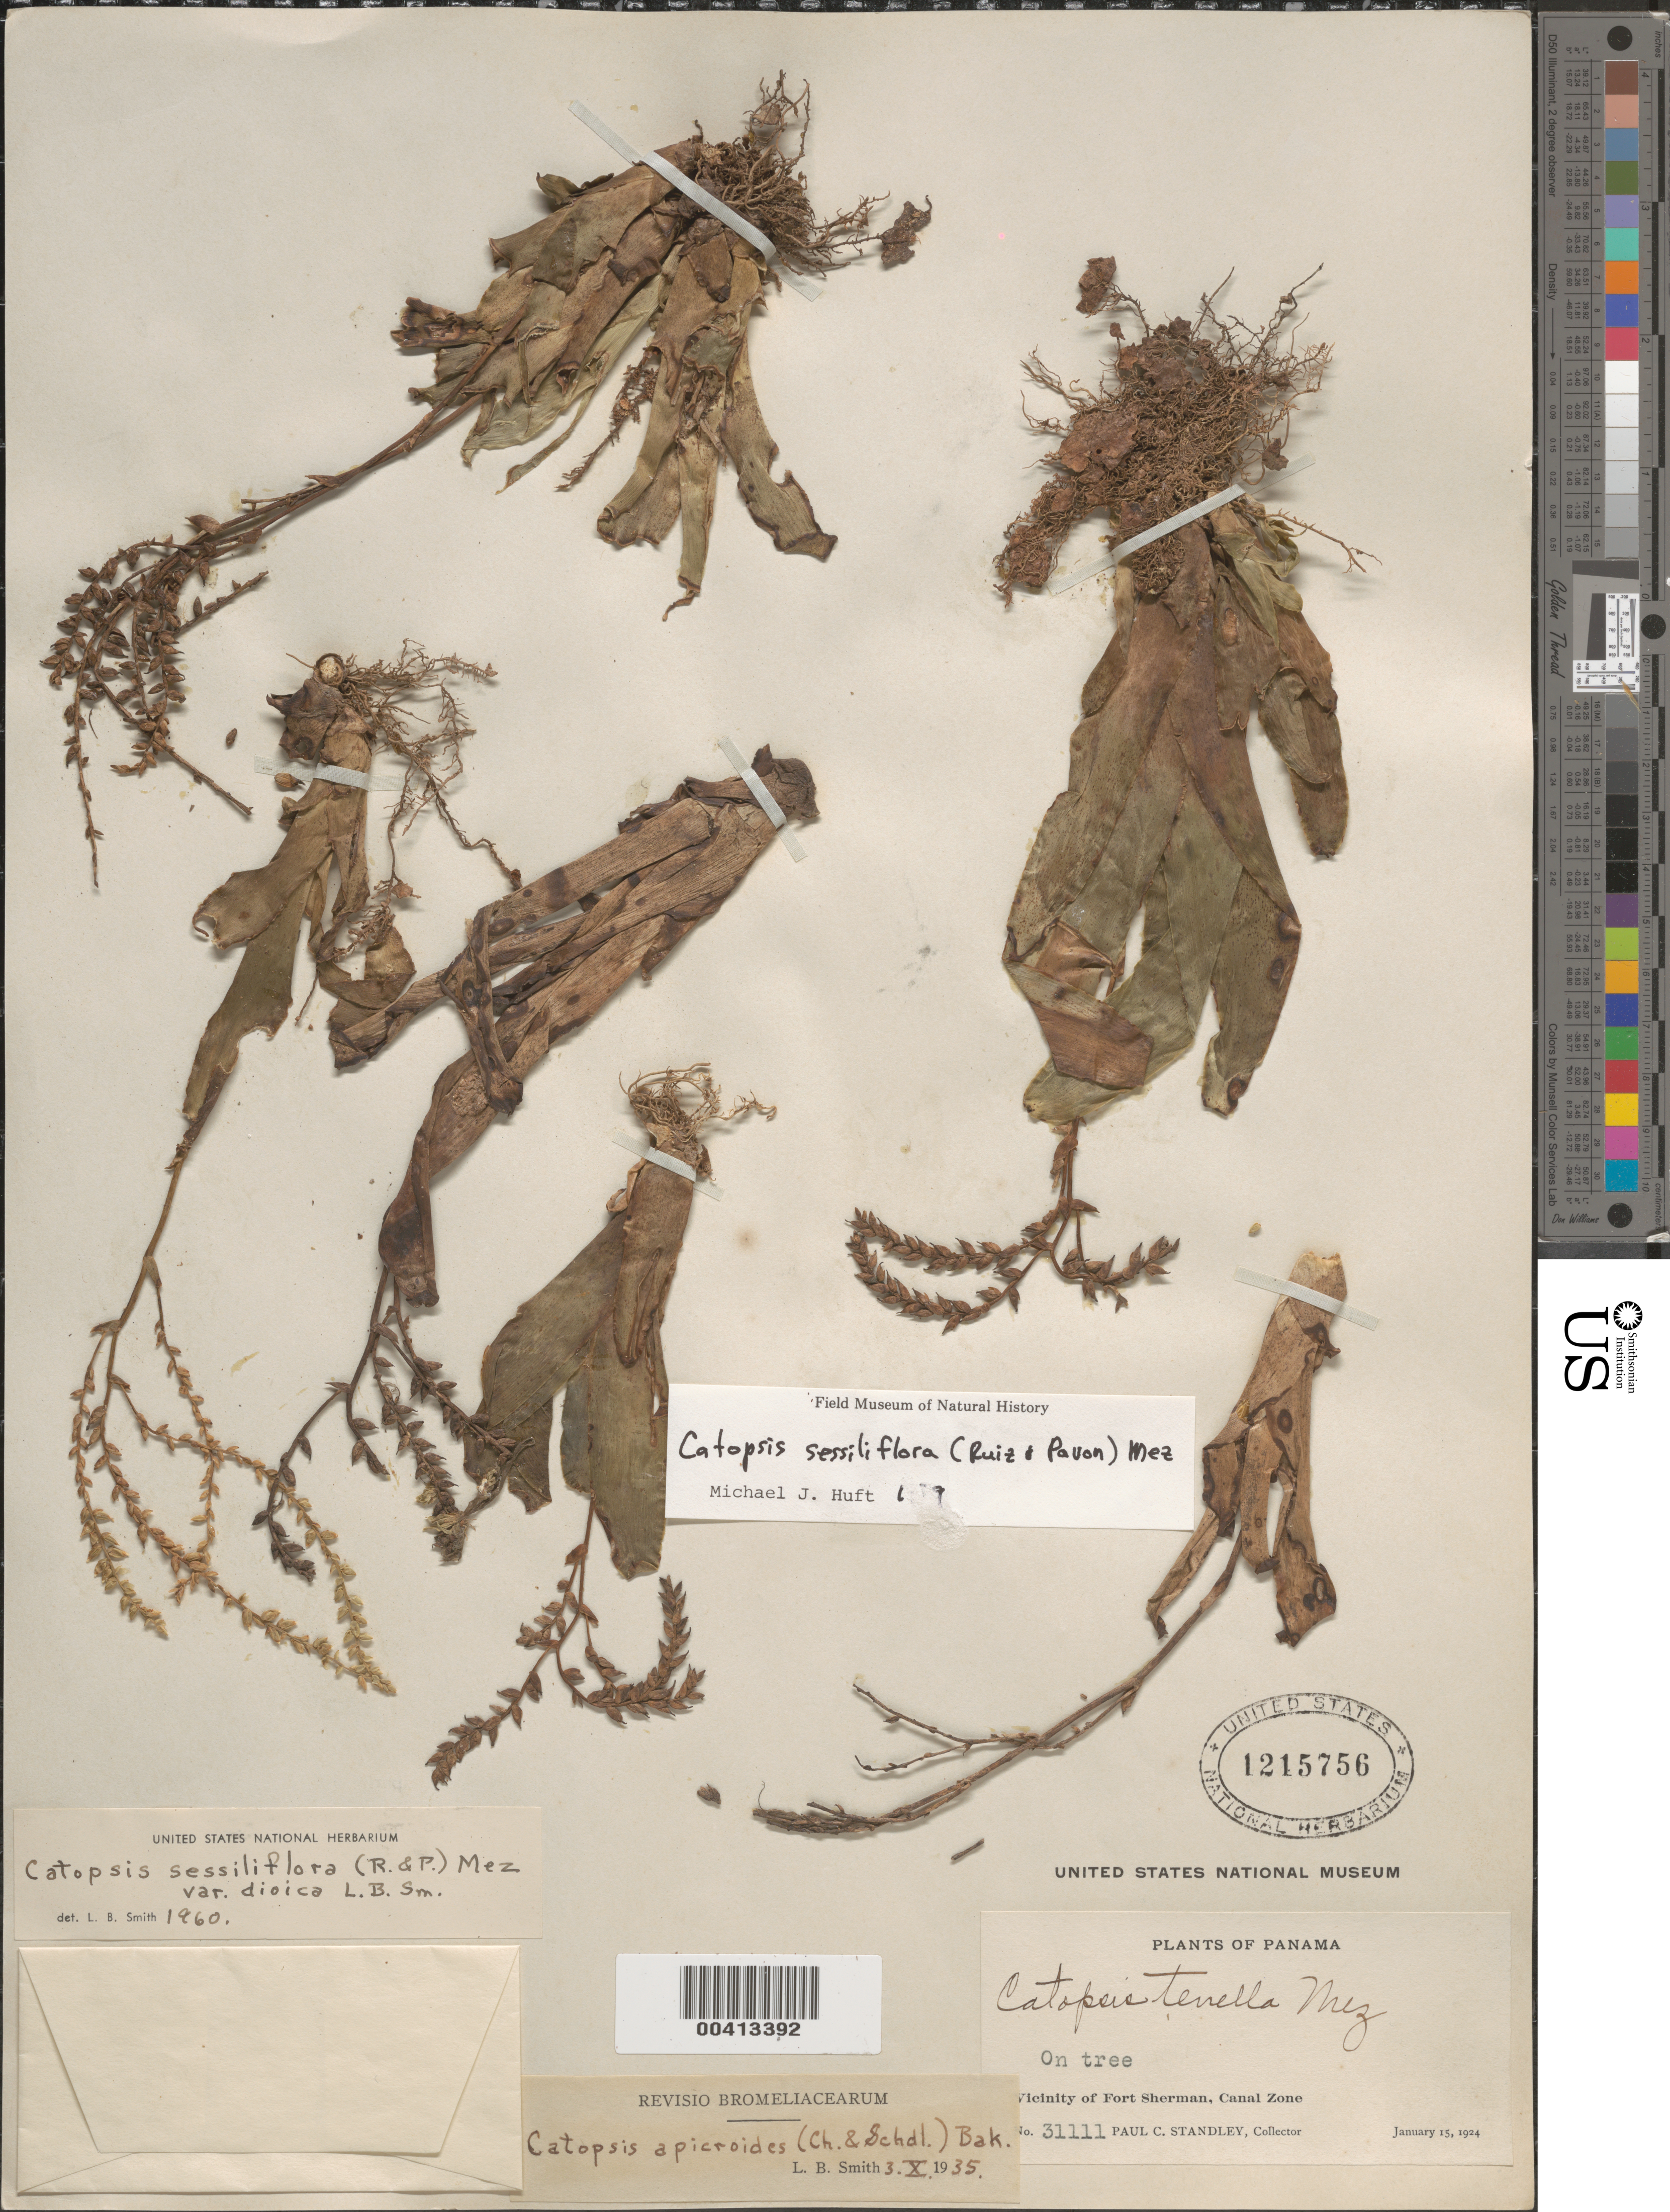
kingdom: Plantae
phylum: Tracheophyta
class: Liliopsida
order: Poales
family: Bromeliaceae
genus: Catopsis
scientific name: Catopsis sessiliflora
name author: (Ruiz & Pav.) Mez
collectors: P. C. Standley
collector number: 31111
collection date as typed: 15 Jan 1924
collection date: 1924-01-15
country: Panama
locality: Vicinity of Fort Sherman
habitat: On tree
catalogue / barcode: US 1215756